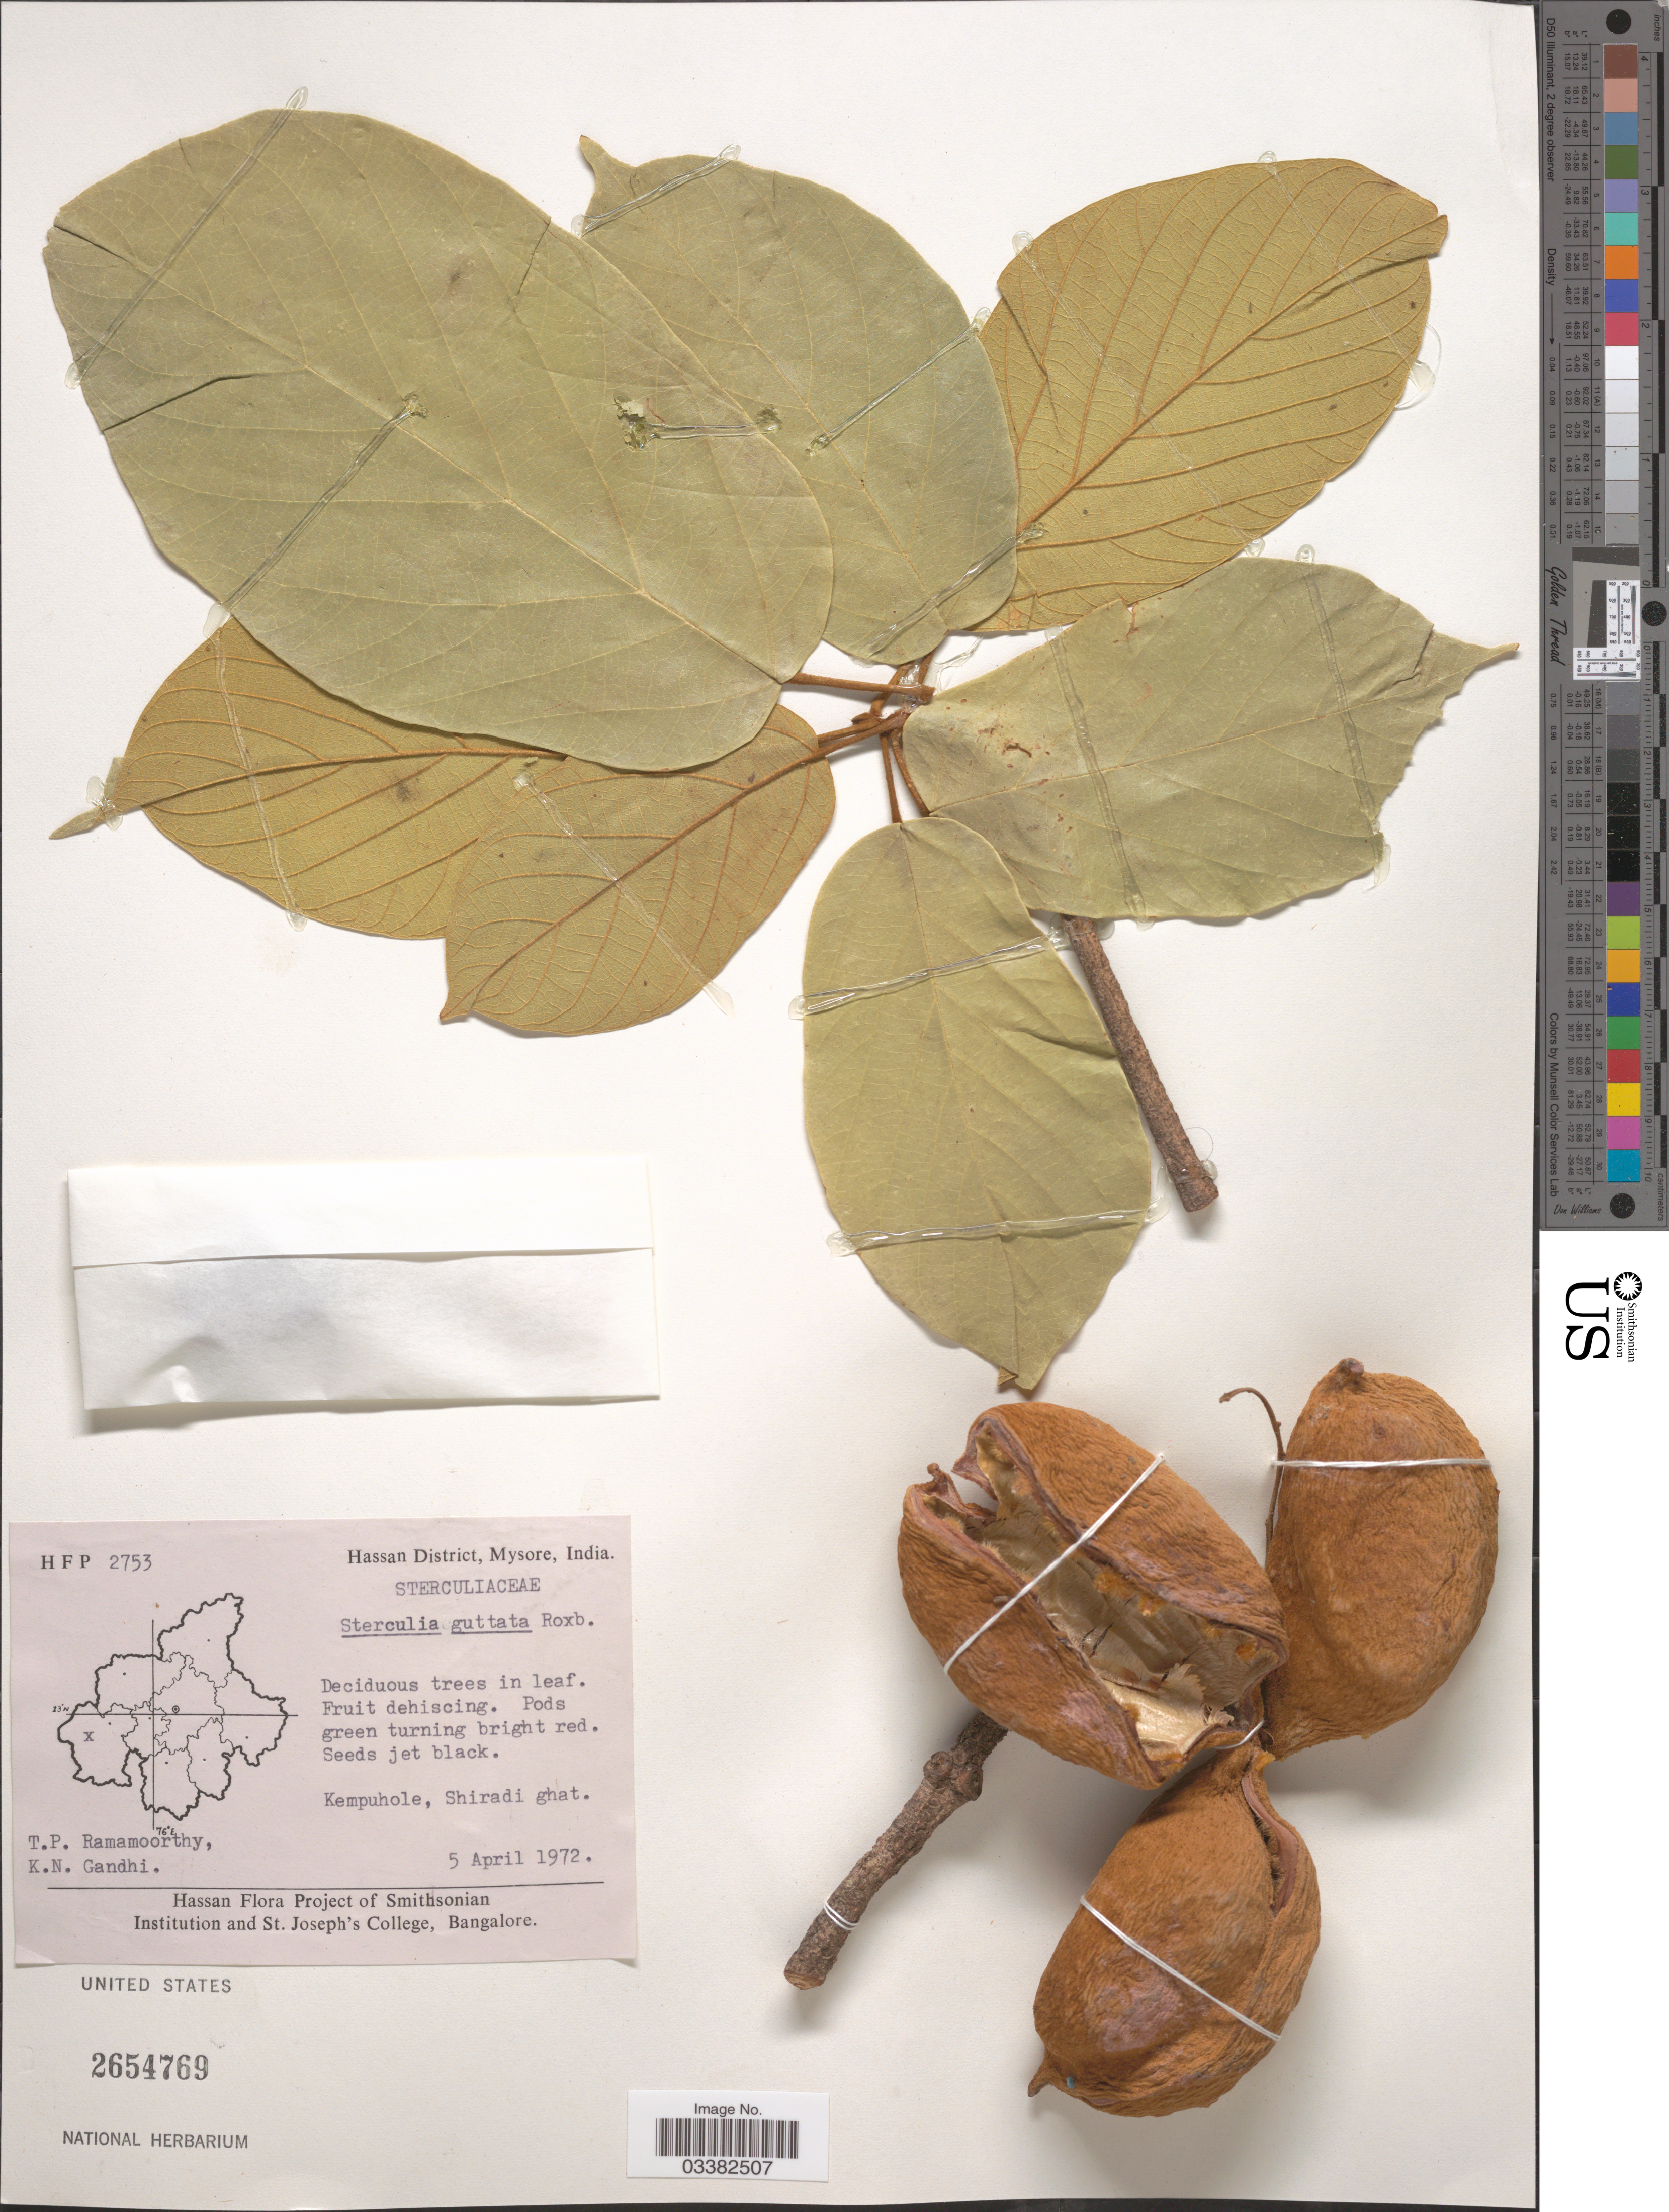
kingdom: Plantae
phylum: Tracheophyta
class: Magnoliopsida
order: Malvales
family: Malvaceae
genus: Sterculia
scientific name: Sterculia guttata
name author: Roxb. ex G. Don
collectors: T. P. Ramamoorthy & K. N. Gandhi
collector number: HFP 2753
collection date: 1972-04-05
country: India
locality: Hassan District, Mysore. Kempuhole, Shiradi ghat.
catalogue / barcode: US 2654769